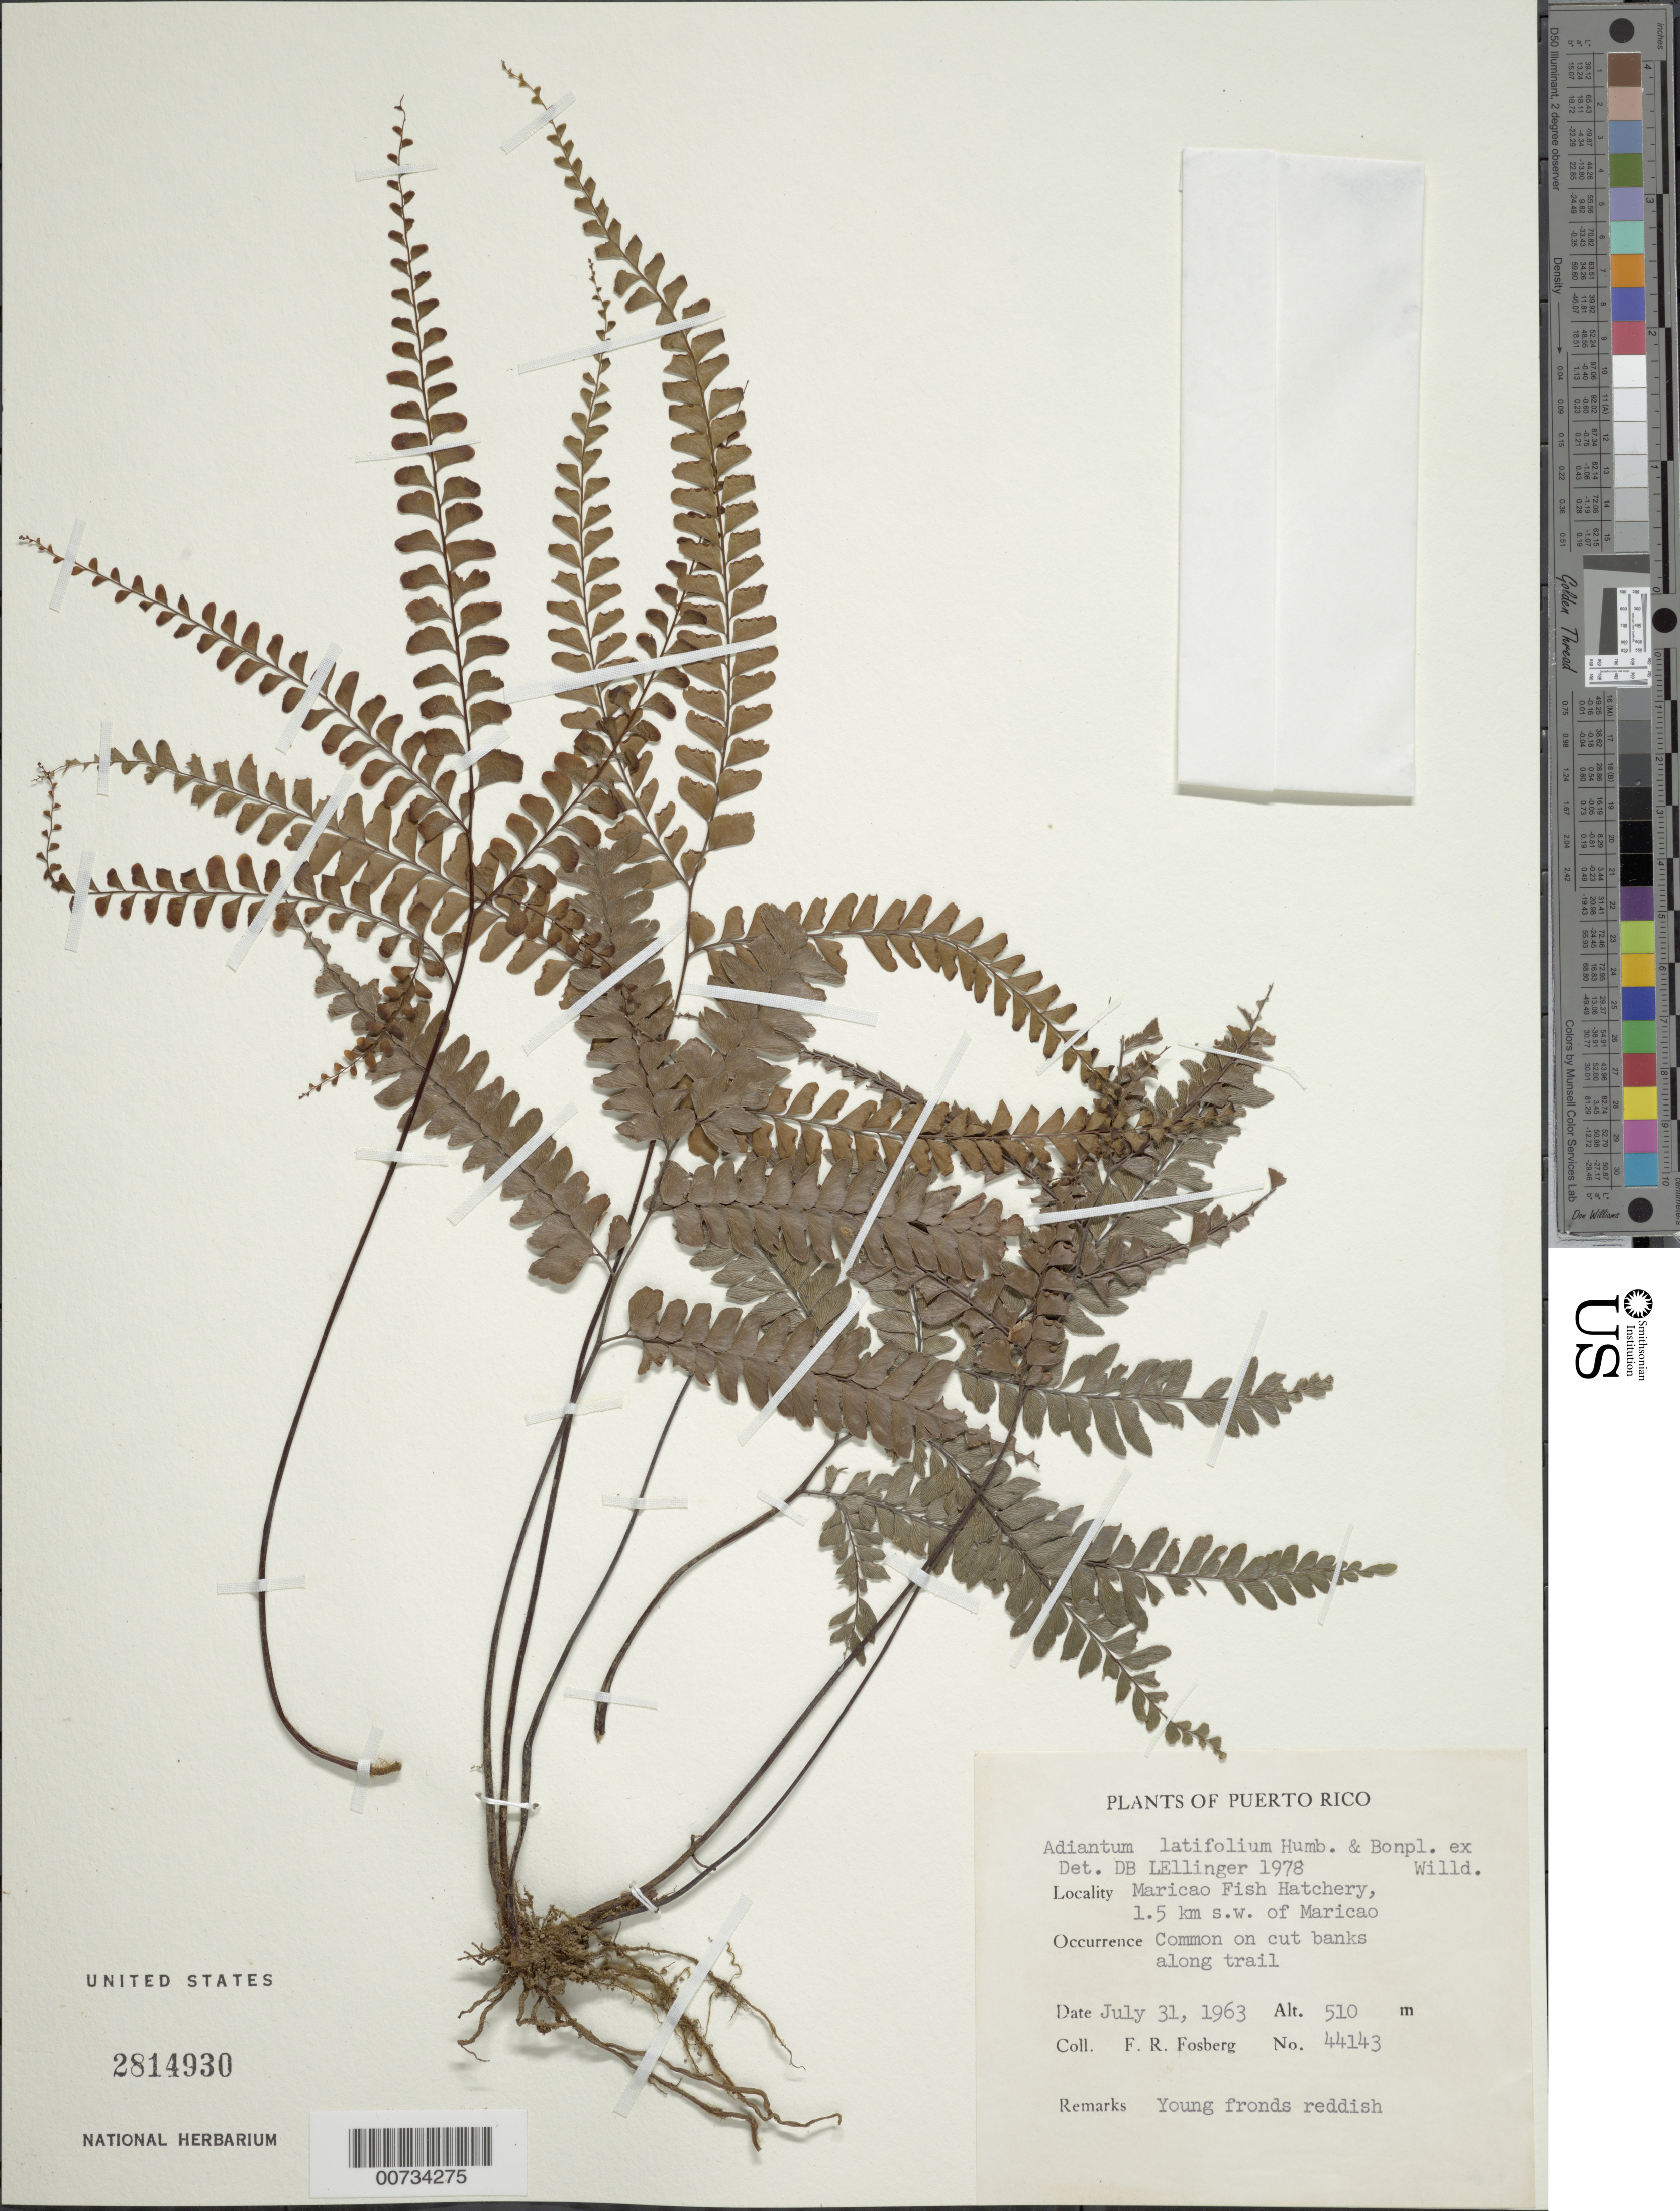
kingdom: Plantae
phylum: Tracheophyta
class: Polypodiopsida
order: Polypodiales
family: Pteridaceae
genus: Adiantum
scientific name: Adiantum latifolium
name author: Lam.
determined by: Lellinger, David B., (BOT), Smithsonian Institution - National Museum of Natural History (UNITED STATES)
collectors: F. R. Fosberg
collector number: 44143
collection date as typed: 31 Jul 1963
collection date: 1963-07-31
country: Puerto Rico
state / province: Maricao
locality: Maricao Fish Hatchery, 1.5 km SW of Maricao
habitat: Cut banks along trail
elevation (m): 510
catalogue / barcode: US 2814930